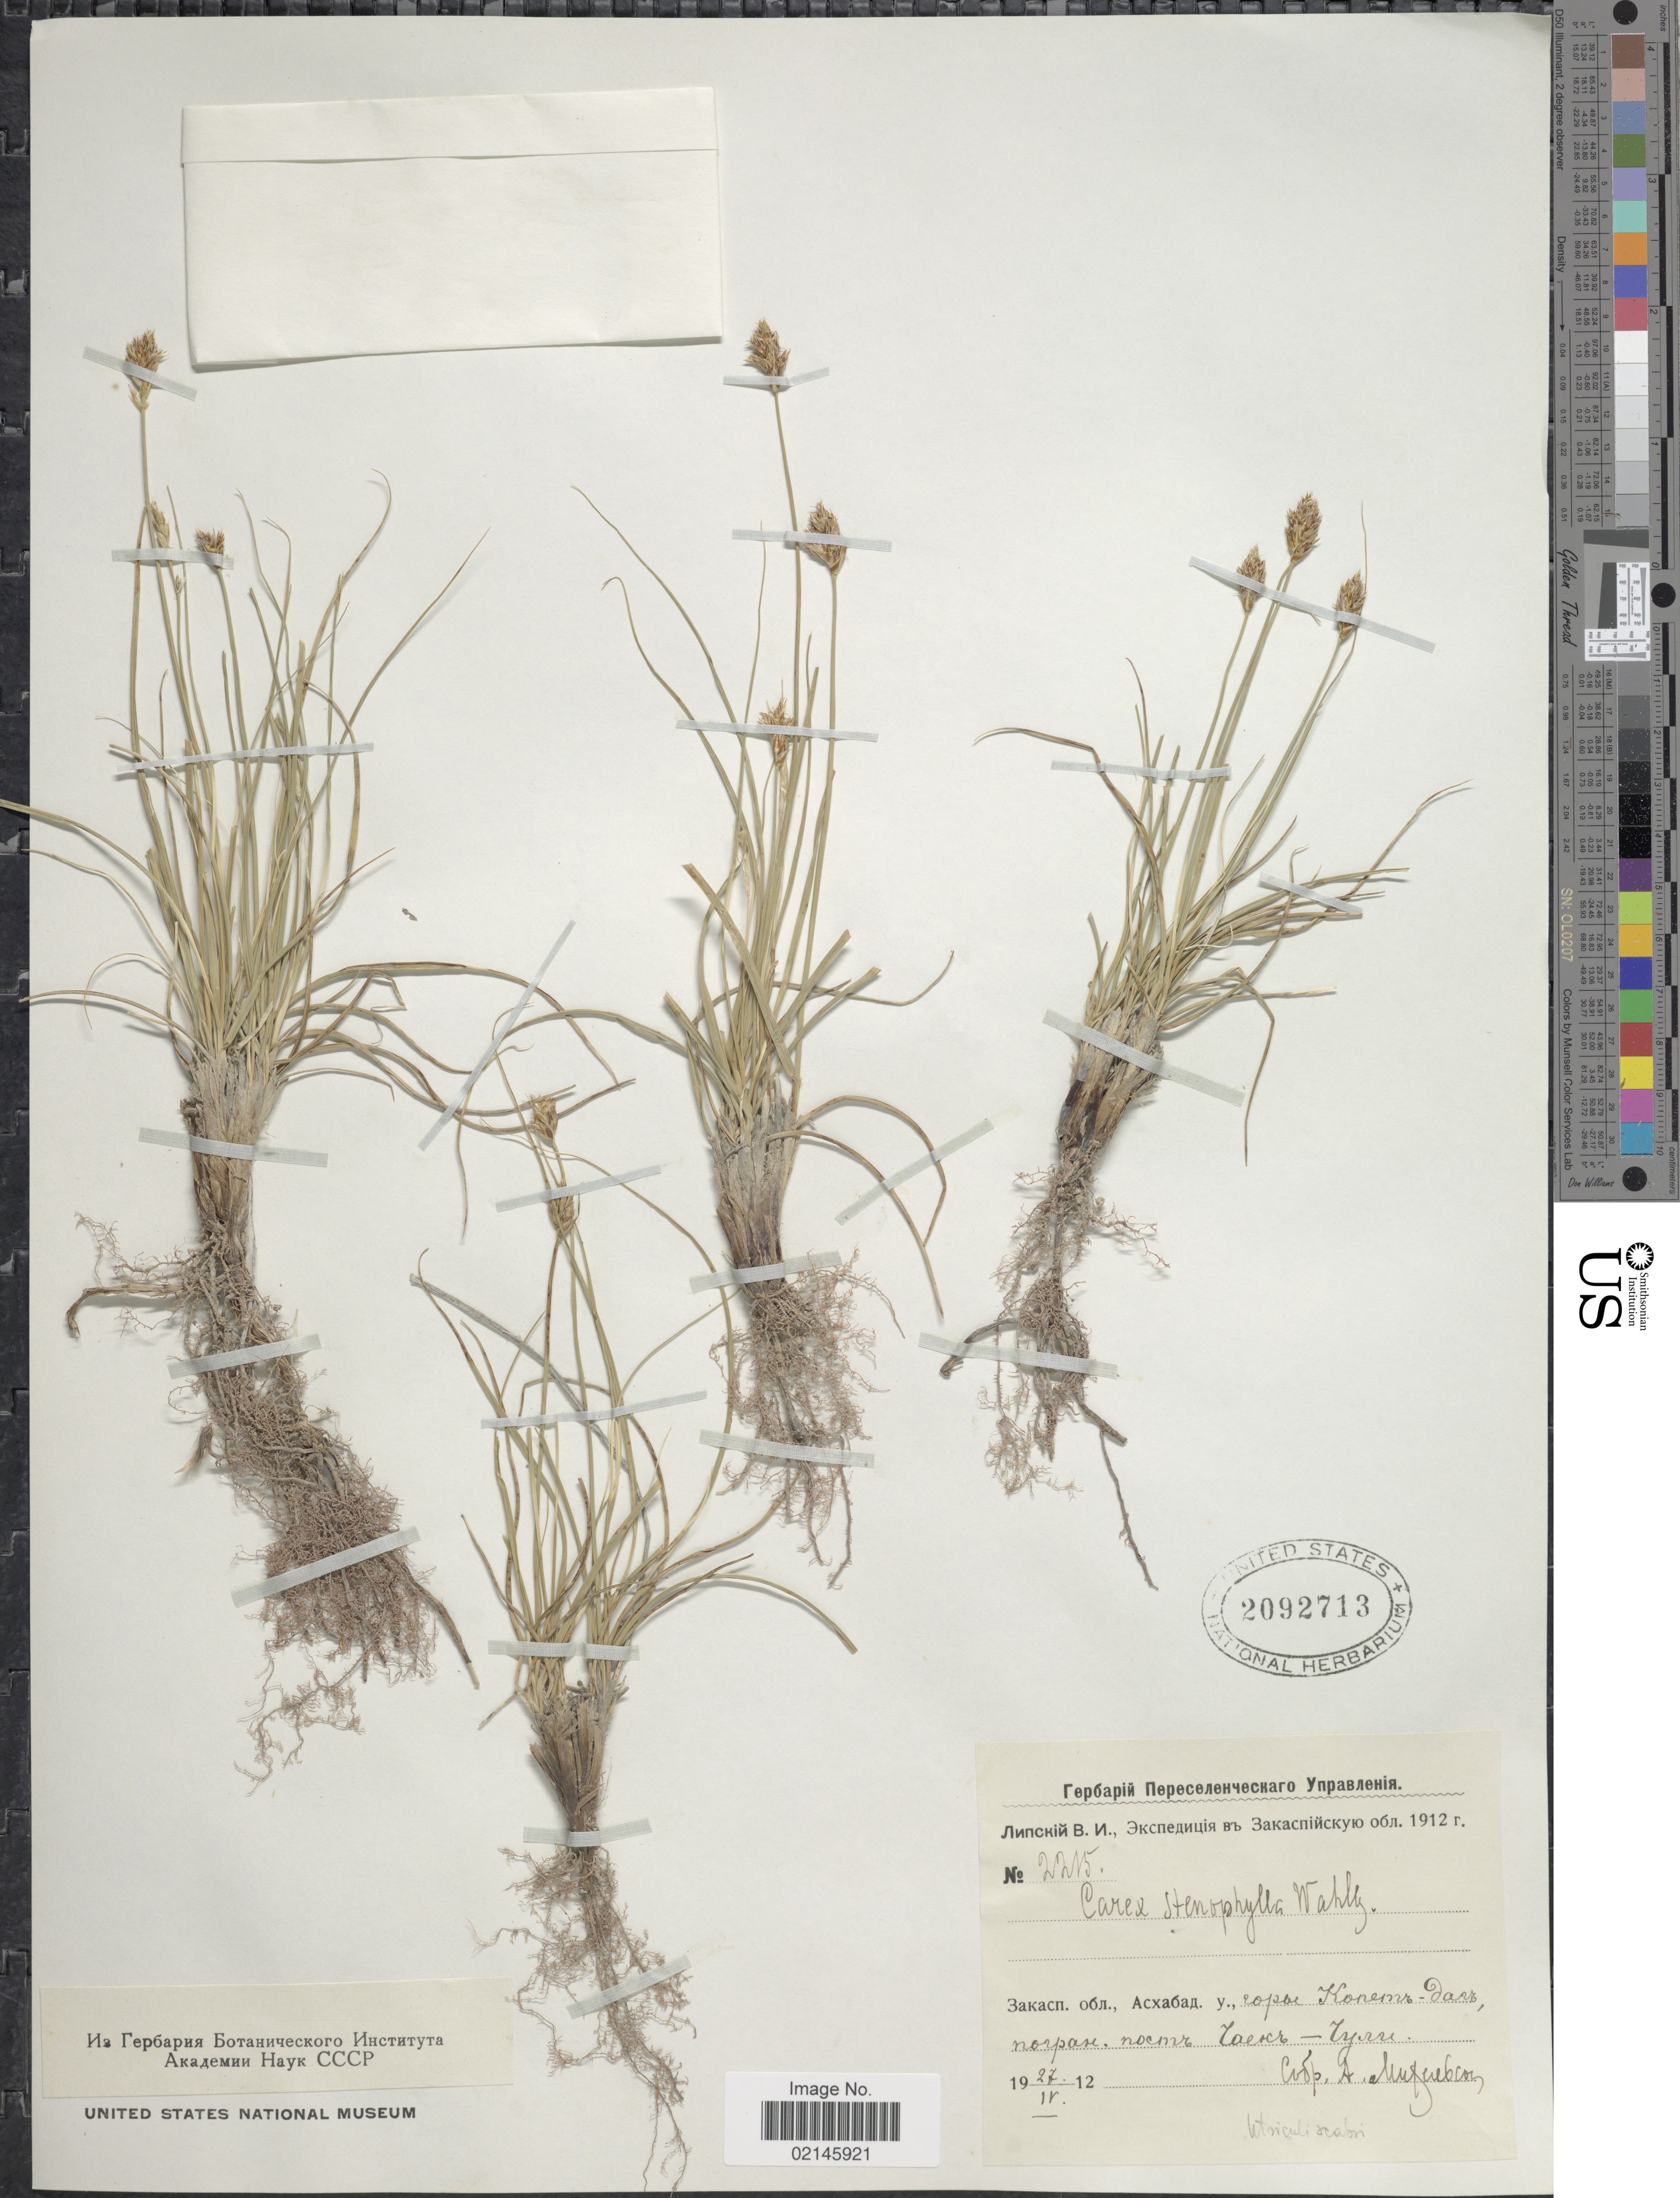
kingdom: Plantae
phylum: Tracheophyta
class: Liliopsida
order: Poales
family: Cyperaceae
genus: Carex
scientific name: Carex stenophylla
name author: Wahlenb.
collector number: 2215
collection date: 1912-04-27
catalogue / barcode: US 2092713